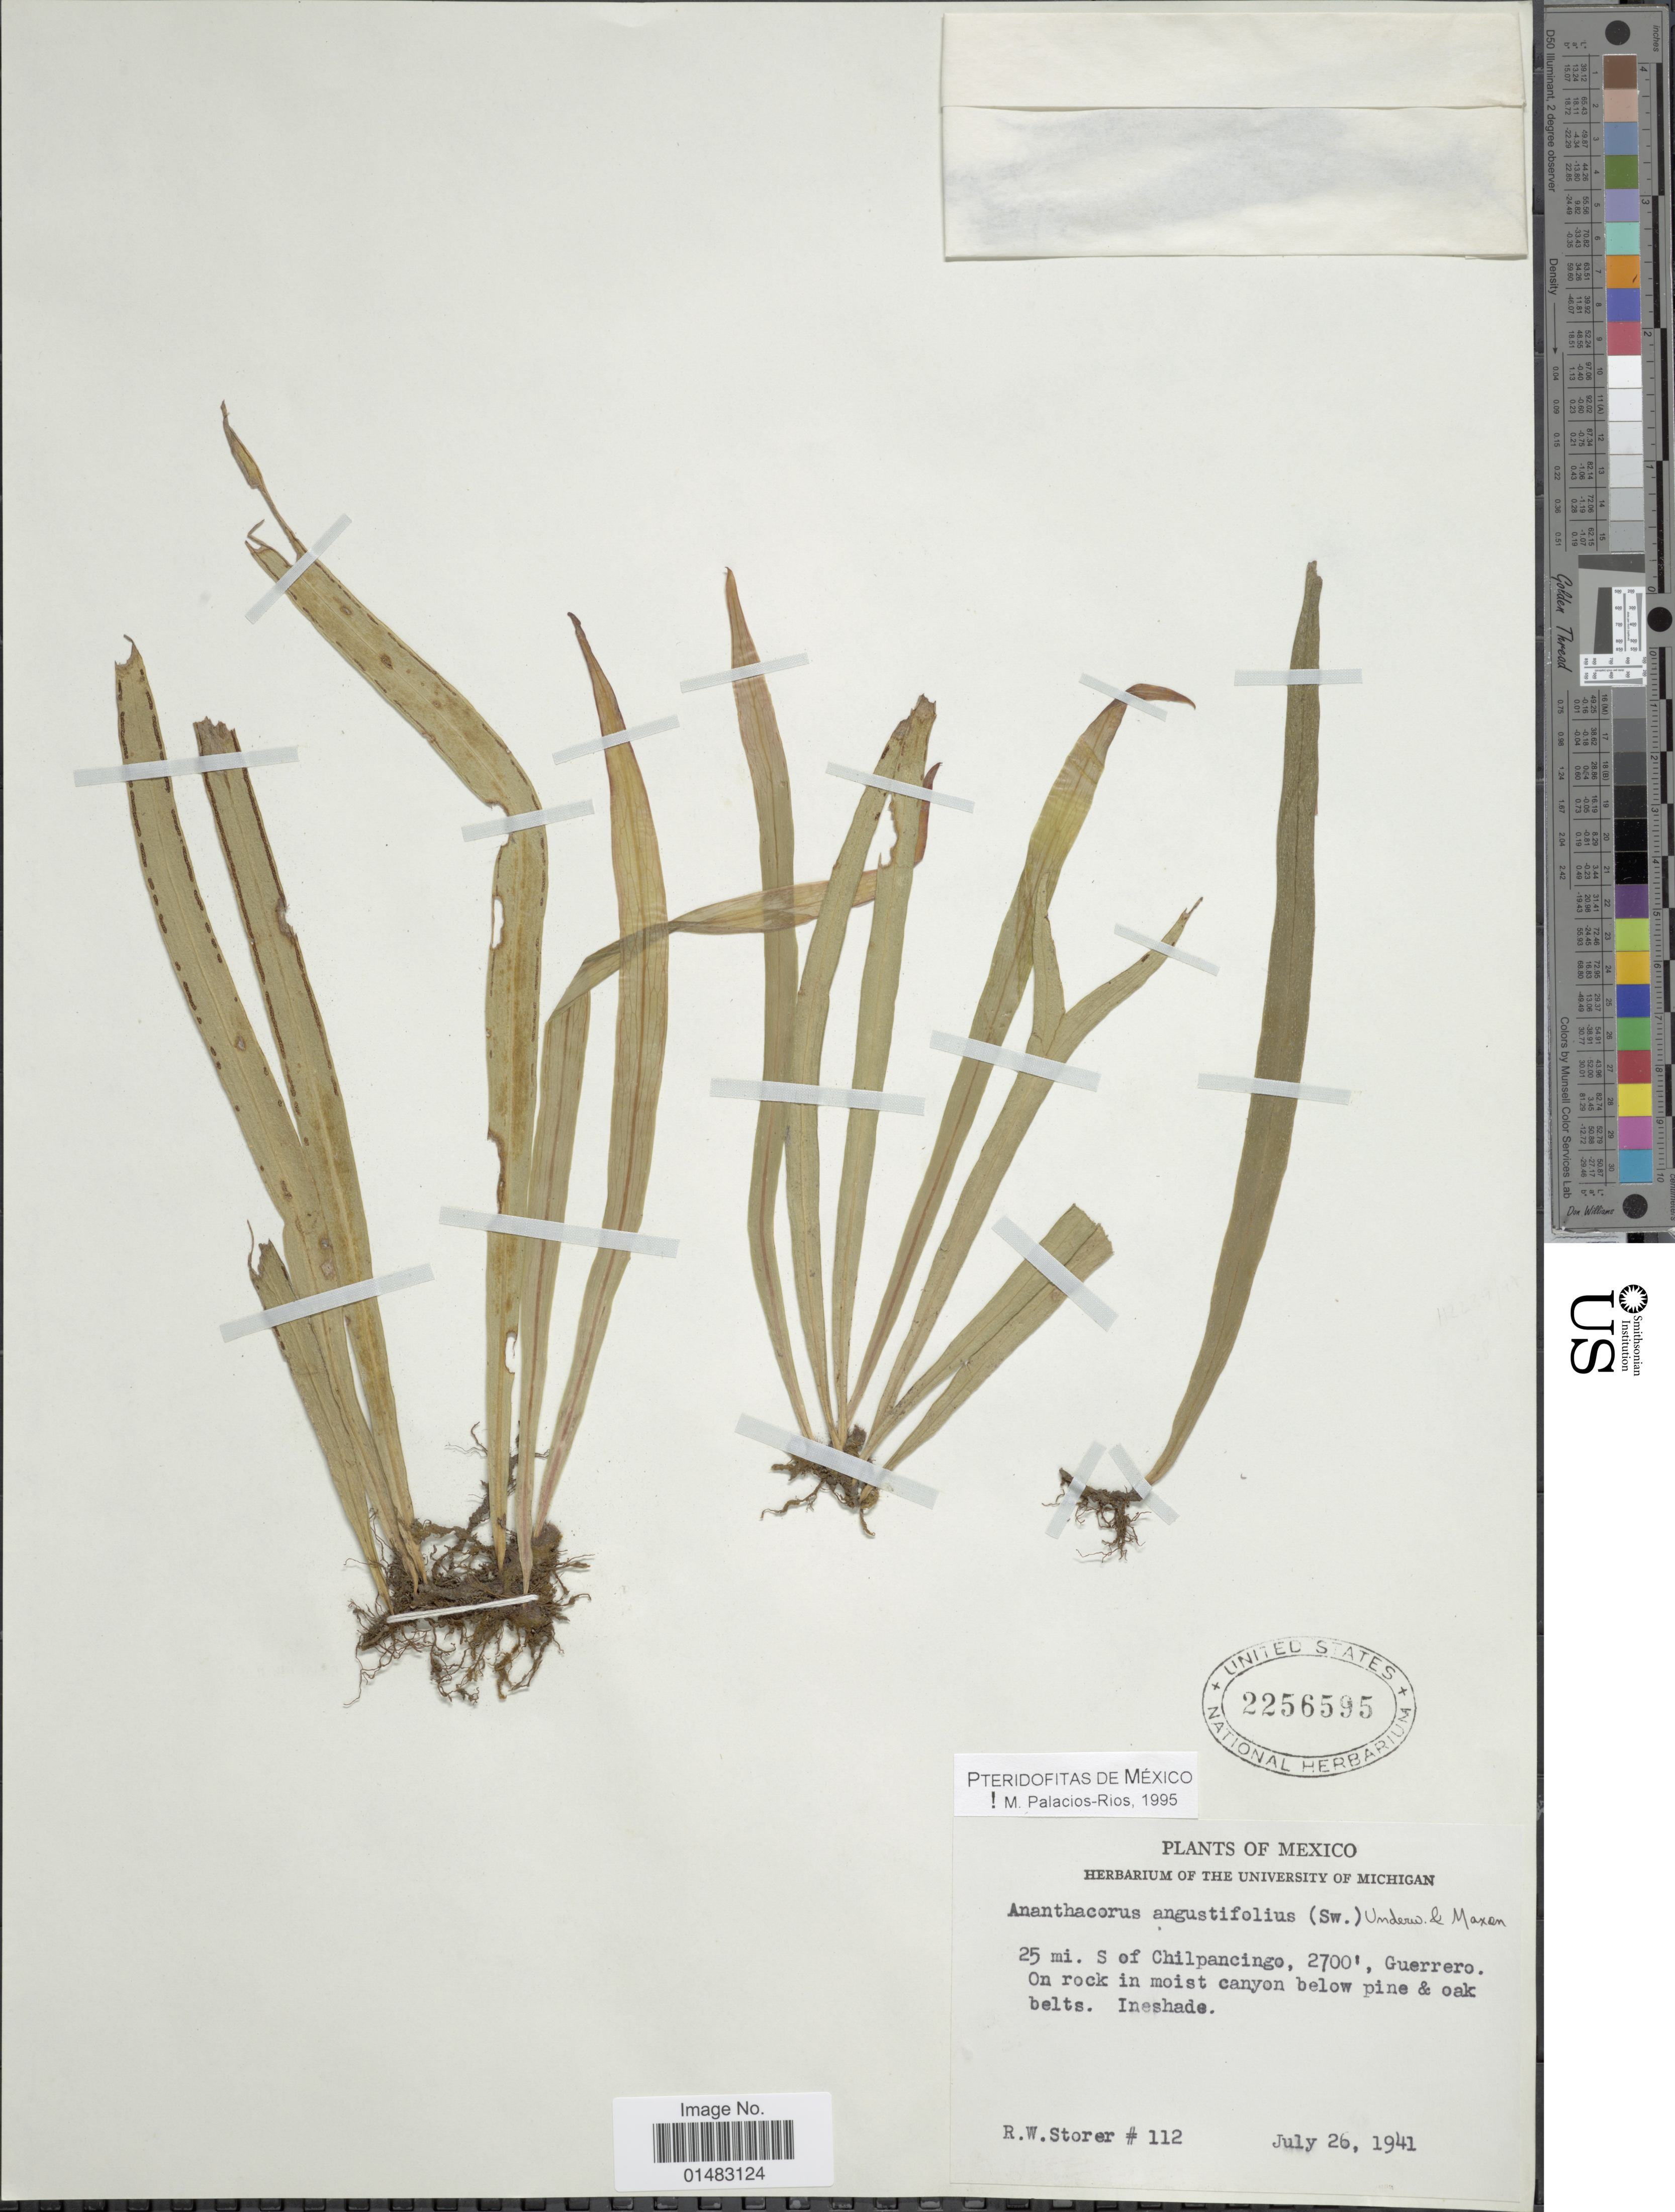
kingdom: Plantae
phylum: Tracheophyta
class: Polypodiopsida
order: Polypodiales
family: Pteridaceae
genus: Ananthacorus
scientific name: Ananthacorus angustifolius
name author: (Sw.) Underw. & Maxon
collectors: R. Storer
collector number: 112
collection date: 1941-07-26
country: Mexico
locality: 25 mi. S of Chilpancingo, Guerero, on rocks in moist canyon below pine & oak belts, Ineshade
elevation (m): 823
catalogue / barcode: US 2256595